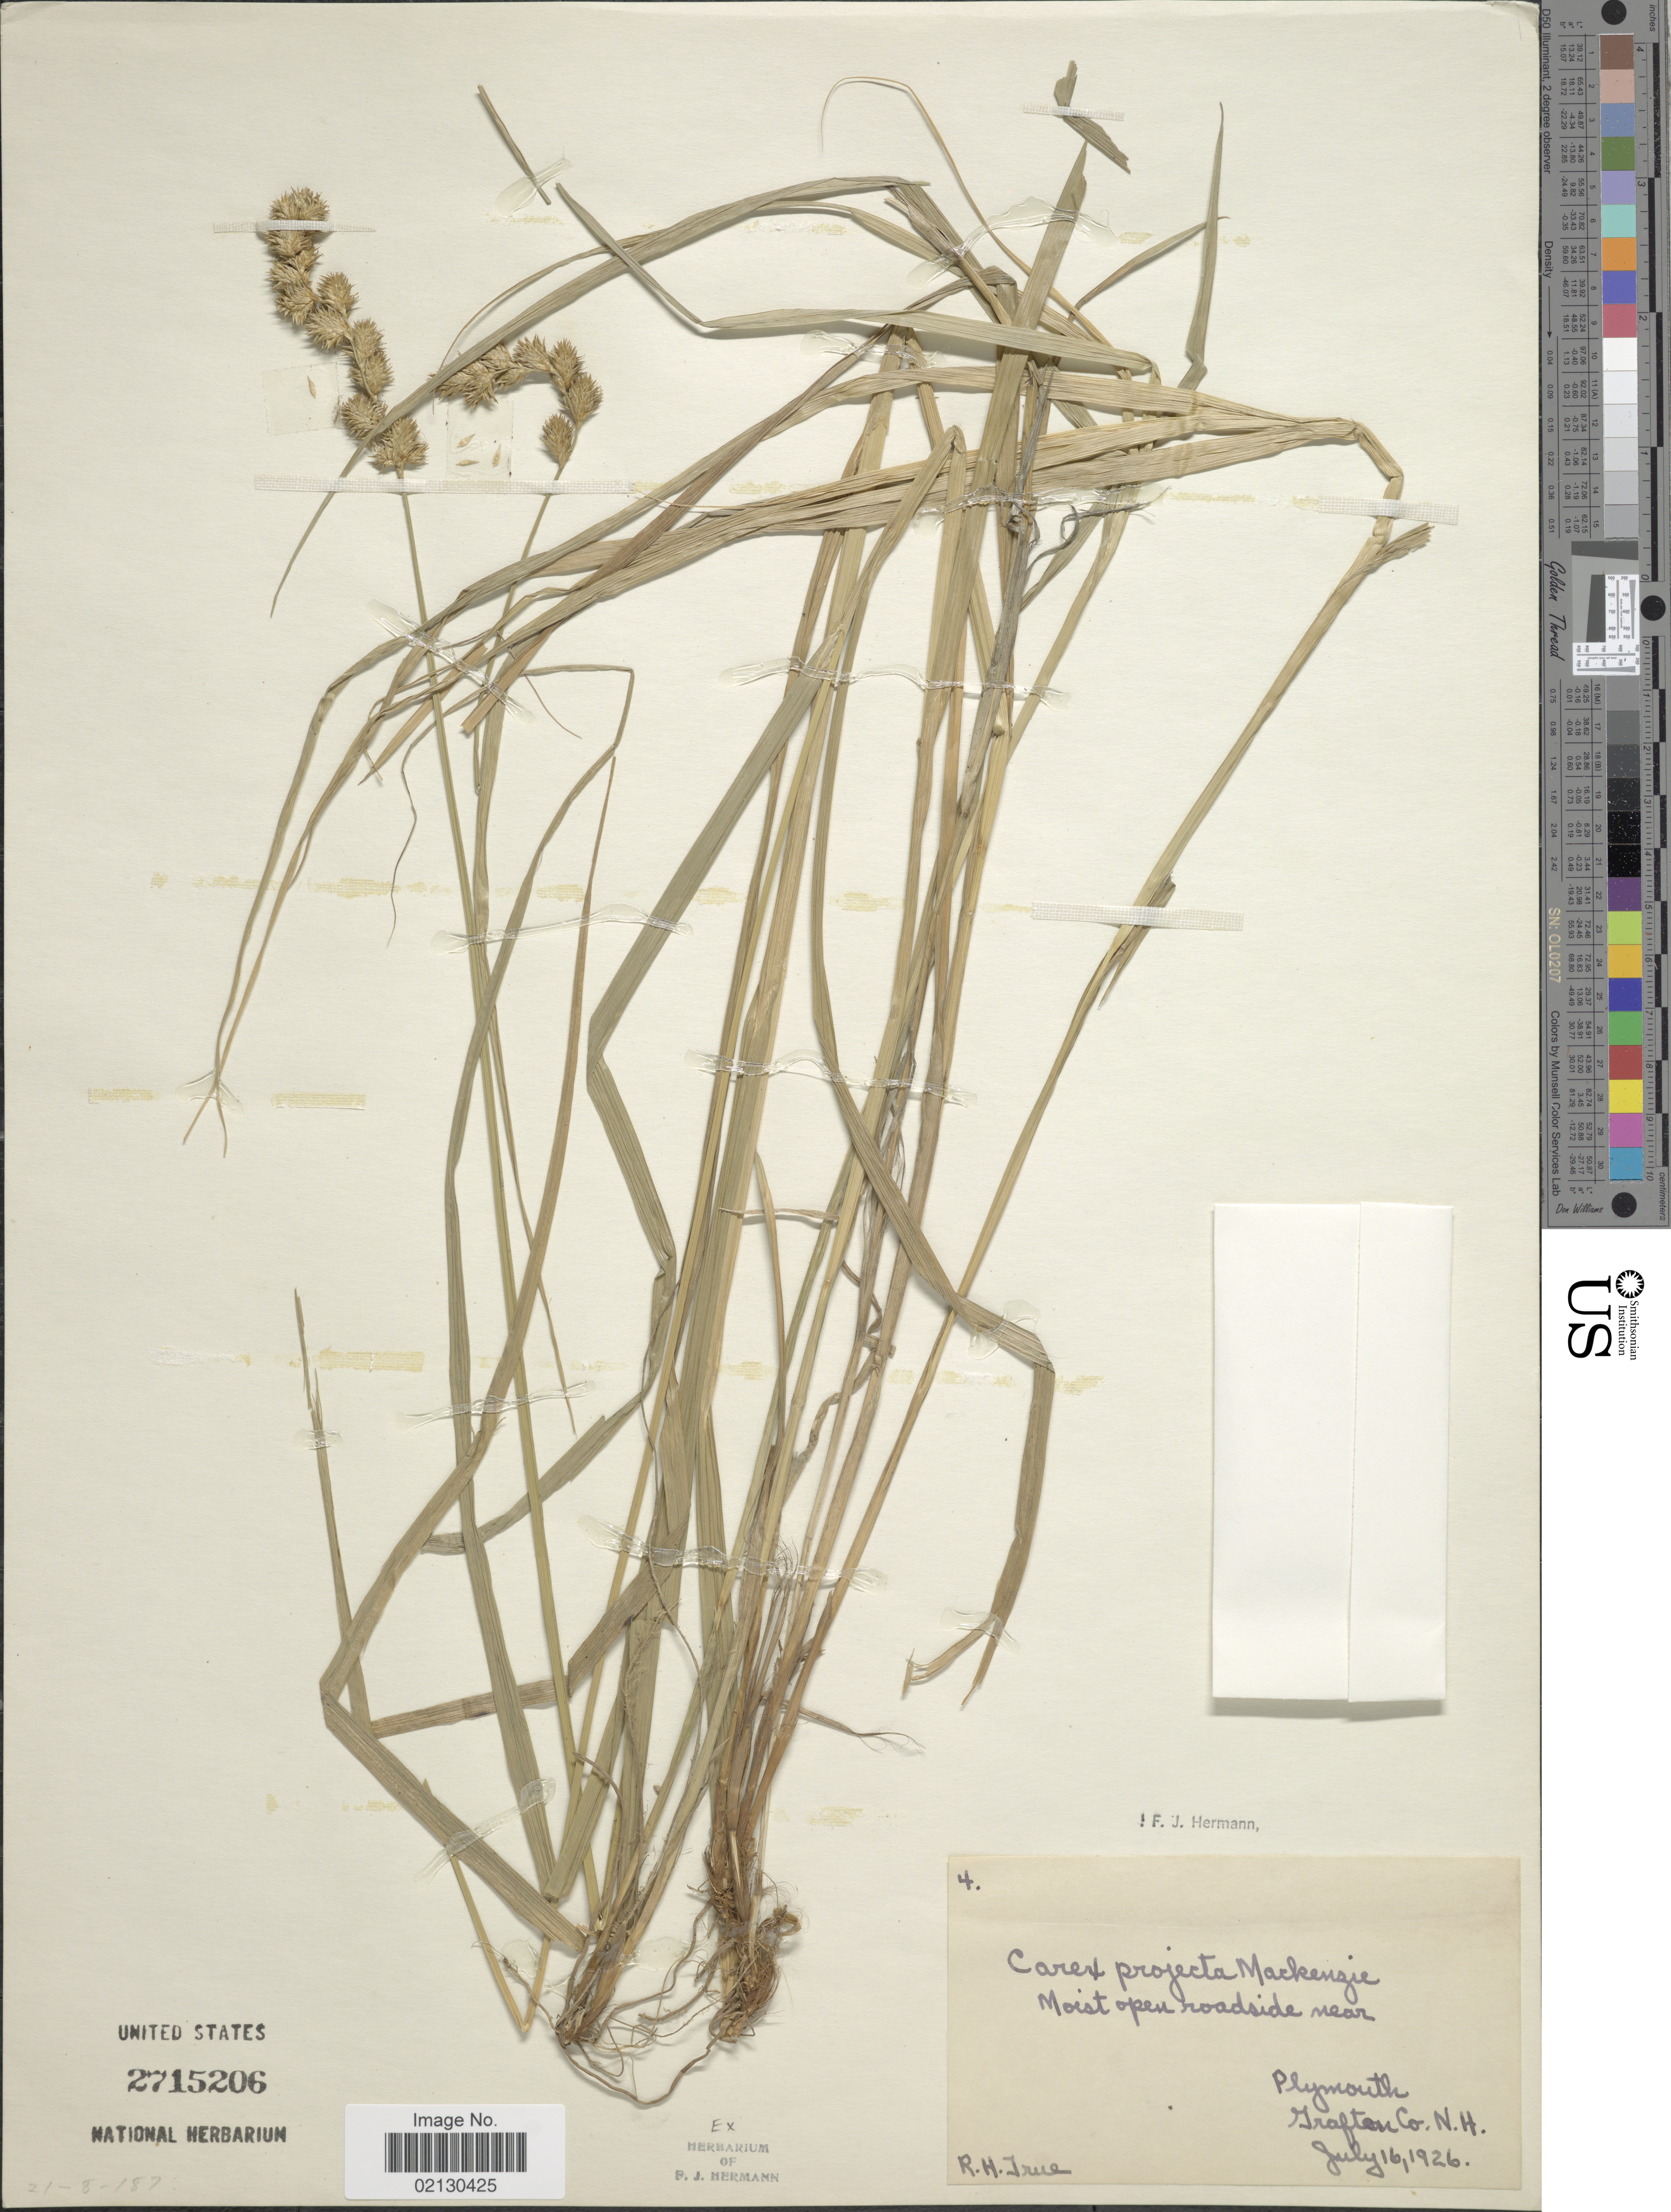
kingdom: Plantae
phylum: Tracheophyta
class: Liliopsida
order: Poales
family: Cyperaceae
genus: Carex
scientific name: Carex projecta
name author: Mack.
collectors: R. H. True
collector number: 4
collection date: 1926-07-16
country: United States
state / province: New Hampshire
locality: Near Plymouth. Grafton Co.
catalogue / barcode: US 2715206